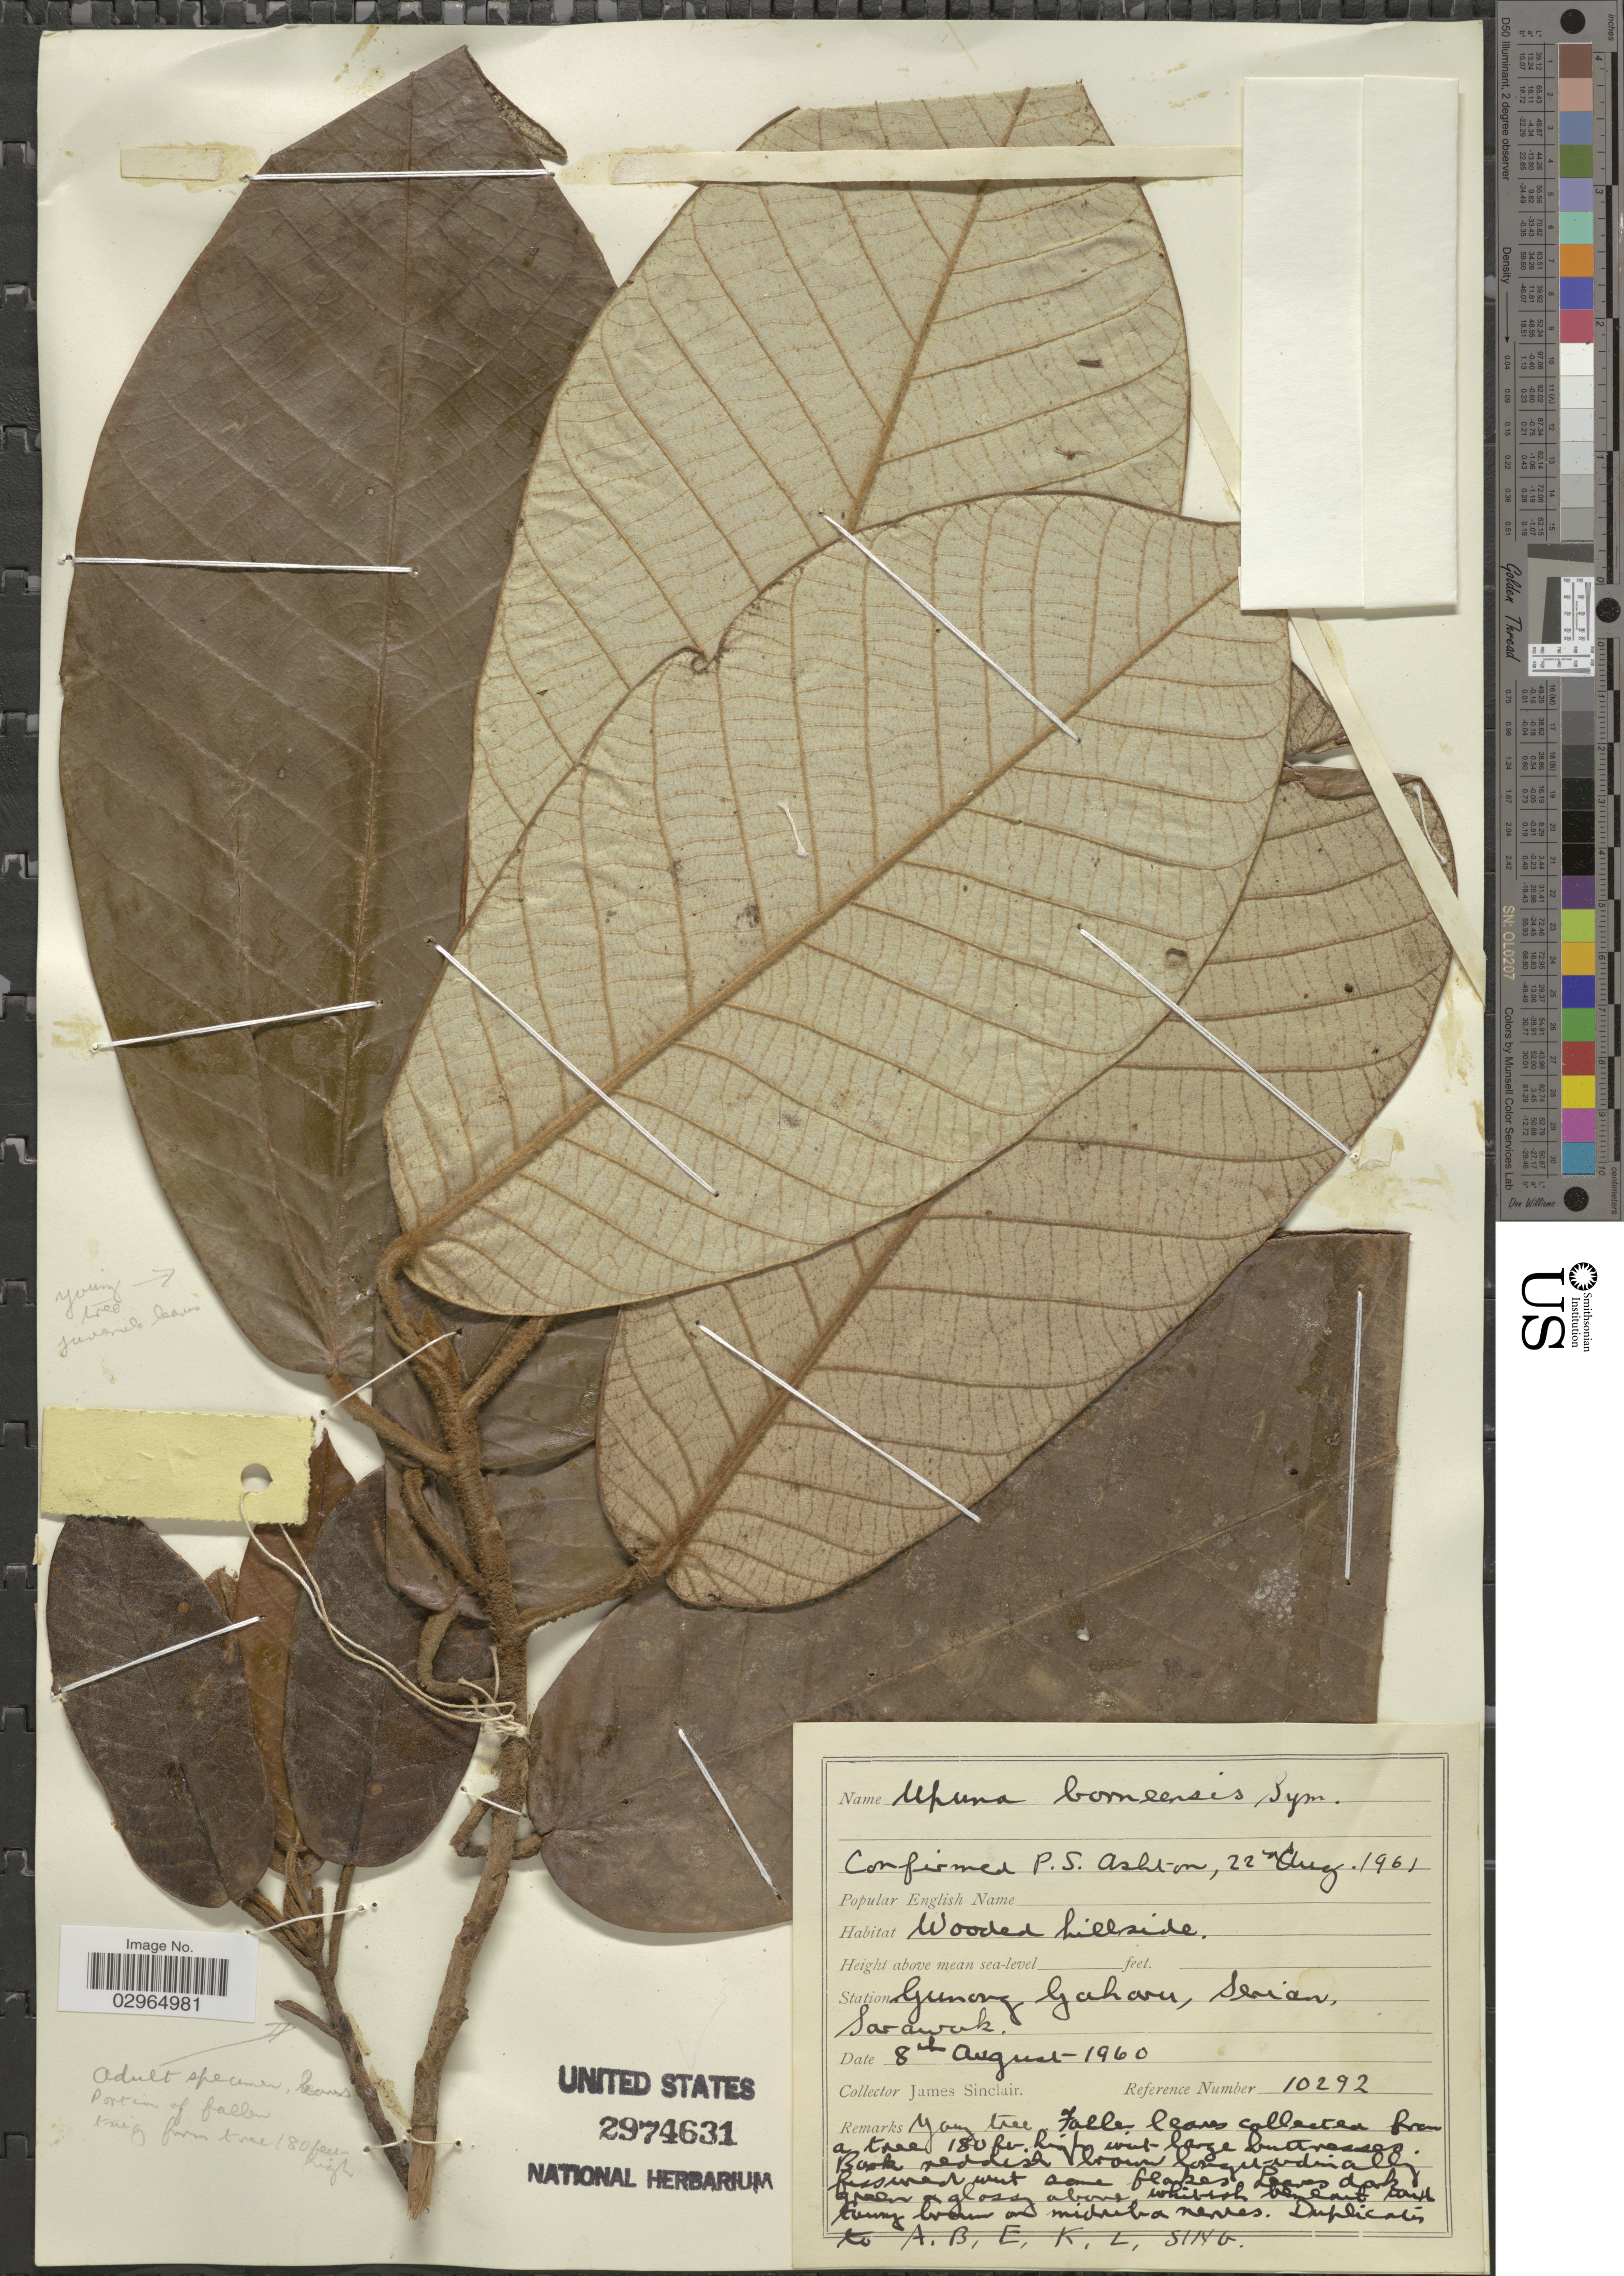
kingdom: Plantae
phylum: Tracheophyta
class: Magnoliopsida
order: Malvales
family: Dipterocarpaceae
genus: Upuna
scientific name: Upuna boreensis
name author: Symington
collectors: J. Sinclair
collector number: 10292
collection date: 1960-08-08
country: Malaysia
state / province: Sarawak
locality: Station Gunung Gaharu, Serian.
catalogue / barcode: US 2974631